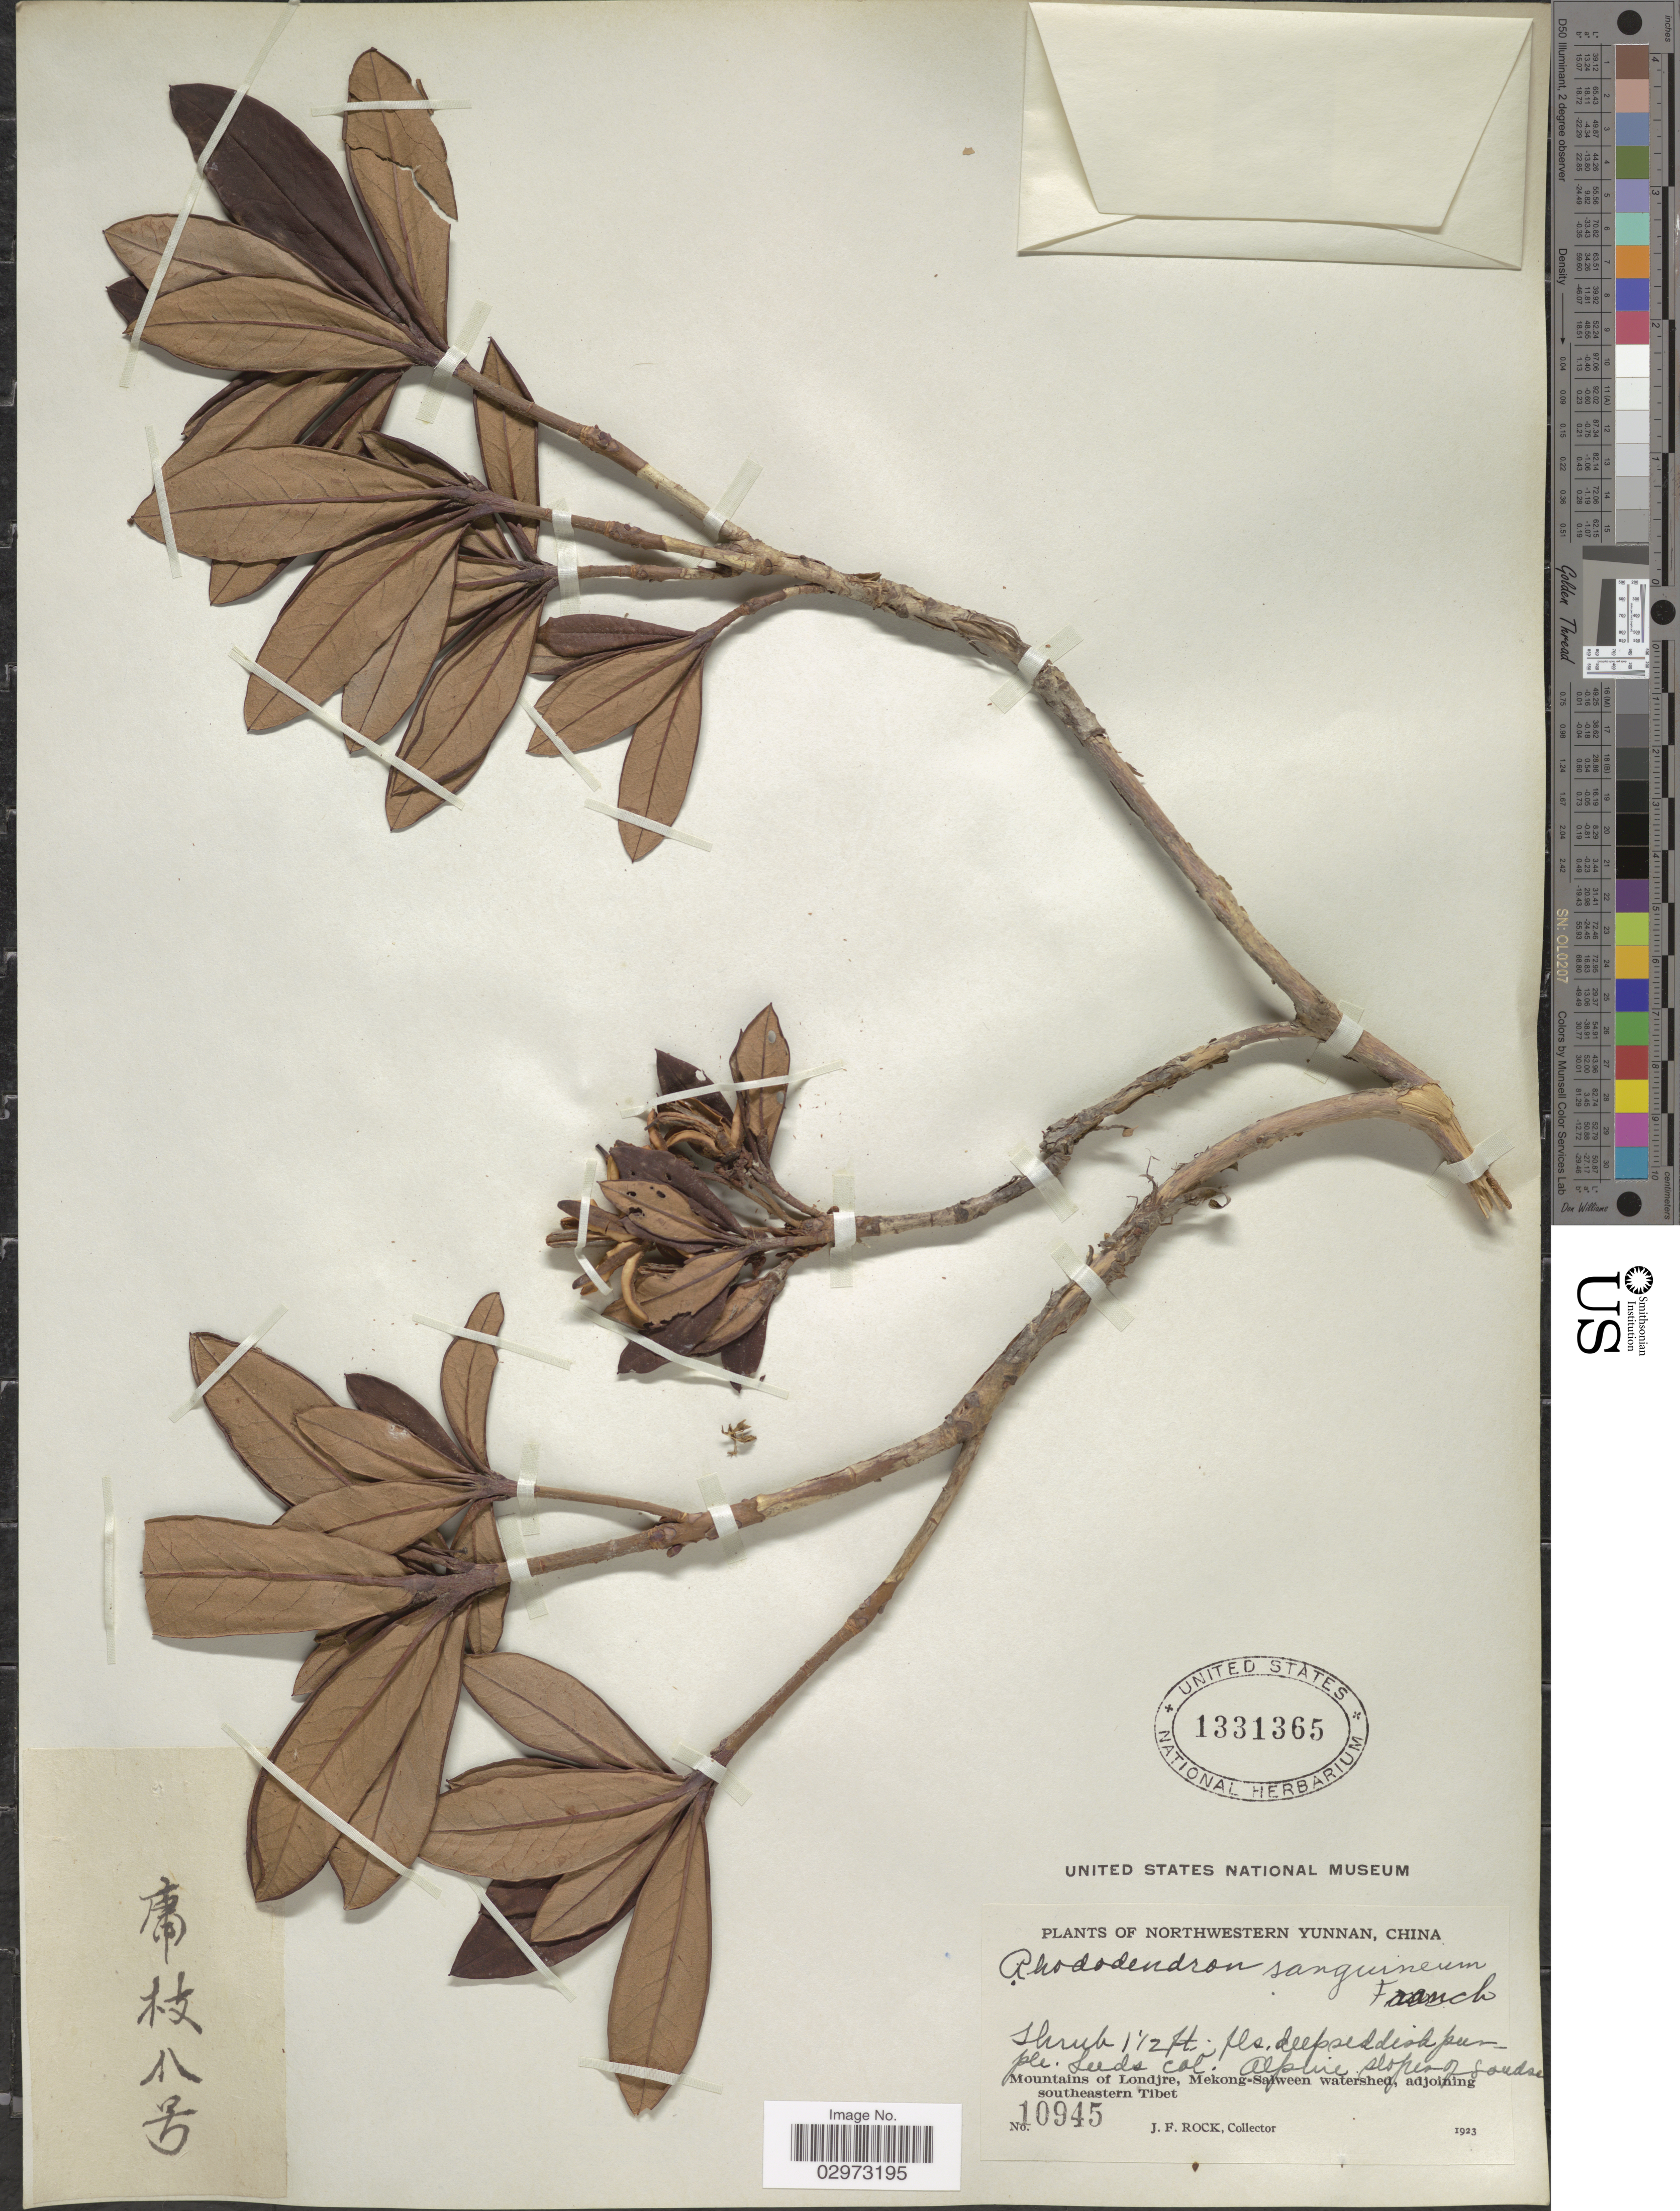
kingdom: Plantae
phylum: Tracheophyta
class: Magnoliopsida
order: Ericales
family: Ericaceae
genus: Rhododendron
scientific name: Rhododendron sanguineum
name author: Franch.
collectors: J. Rock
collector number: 10945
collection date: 1923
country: China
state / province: Yunnan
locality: Northwestern Yunnan. Alpine slopes of Londre. Mountains of Londjre, Mekong-Salween watershed, adjoining southeastern Tibet.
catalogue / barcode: US 1331365